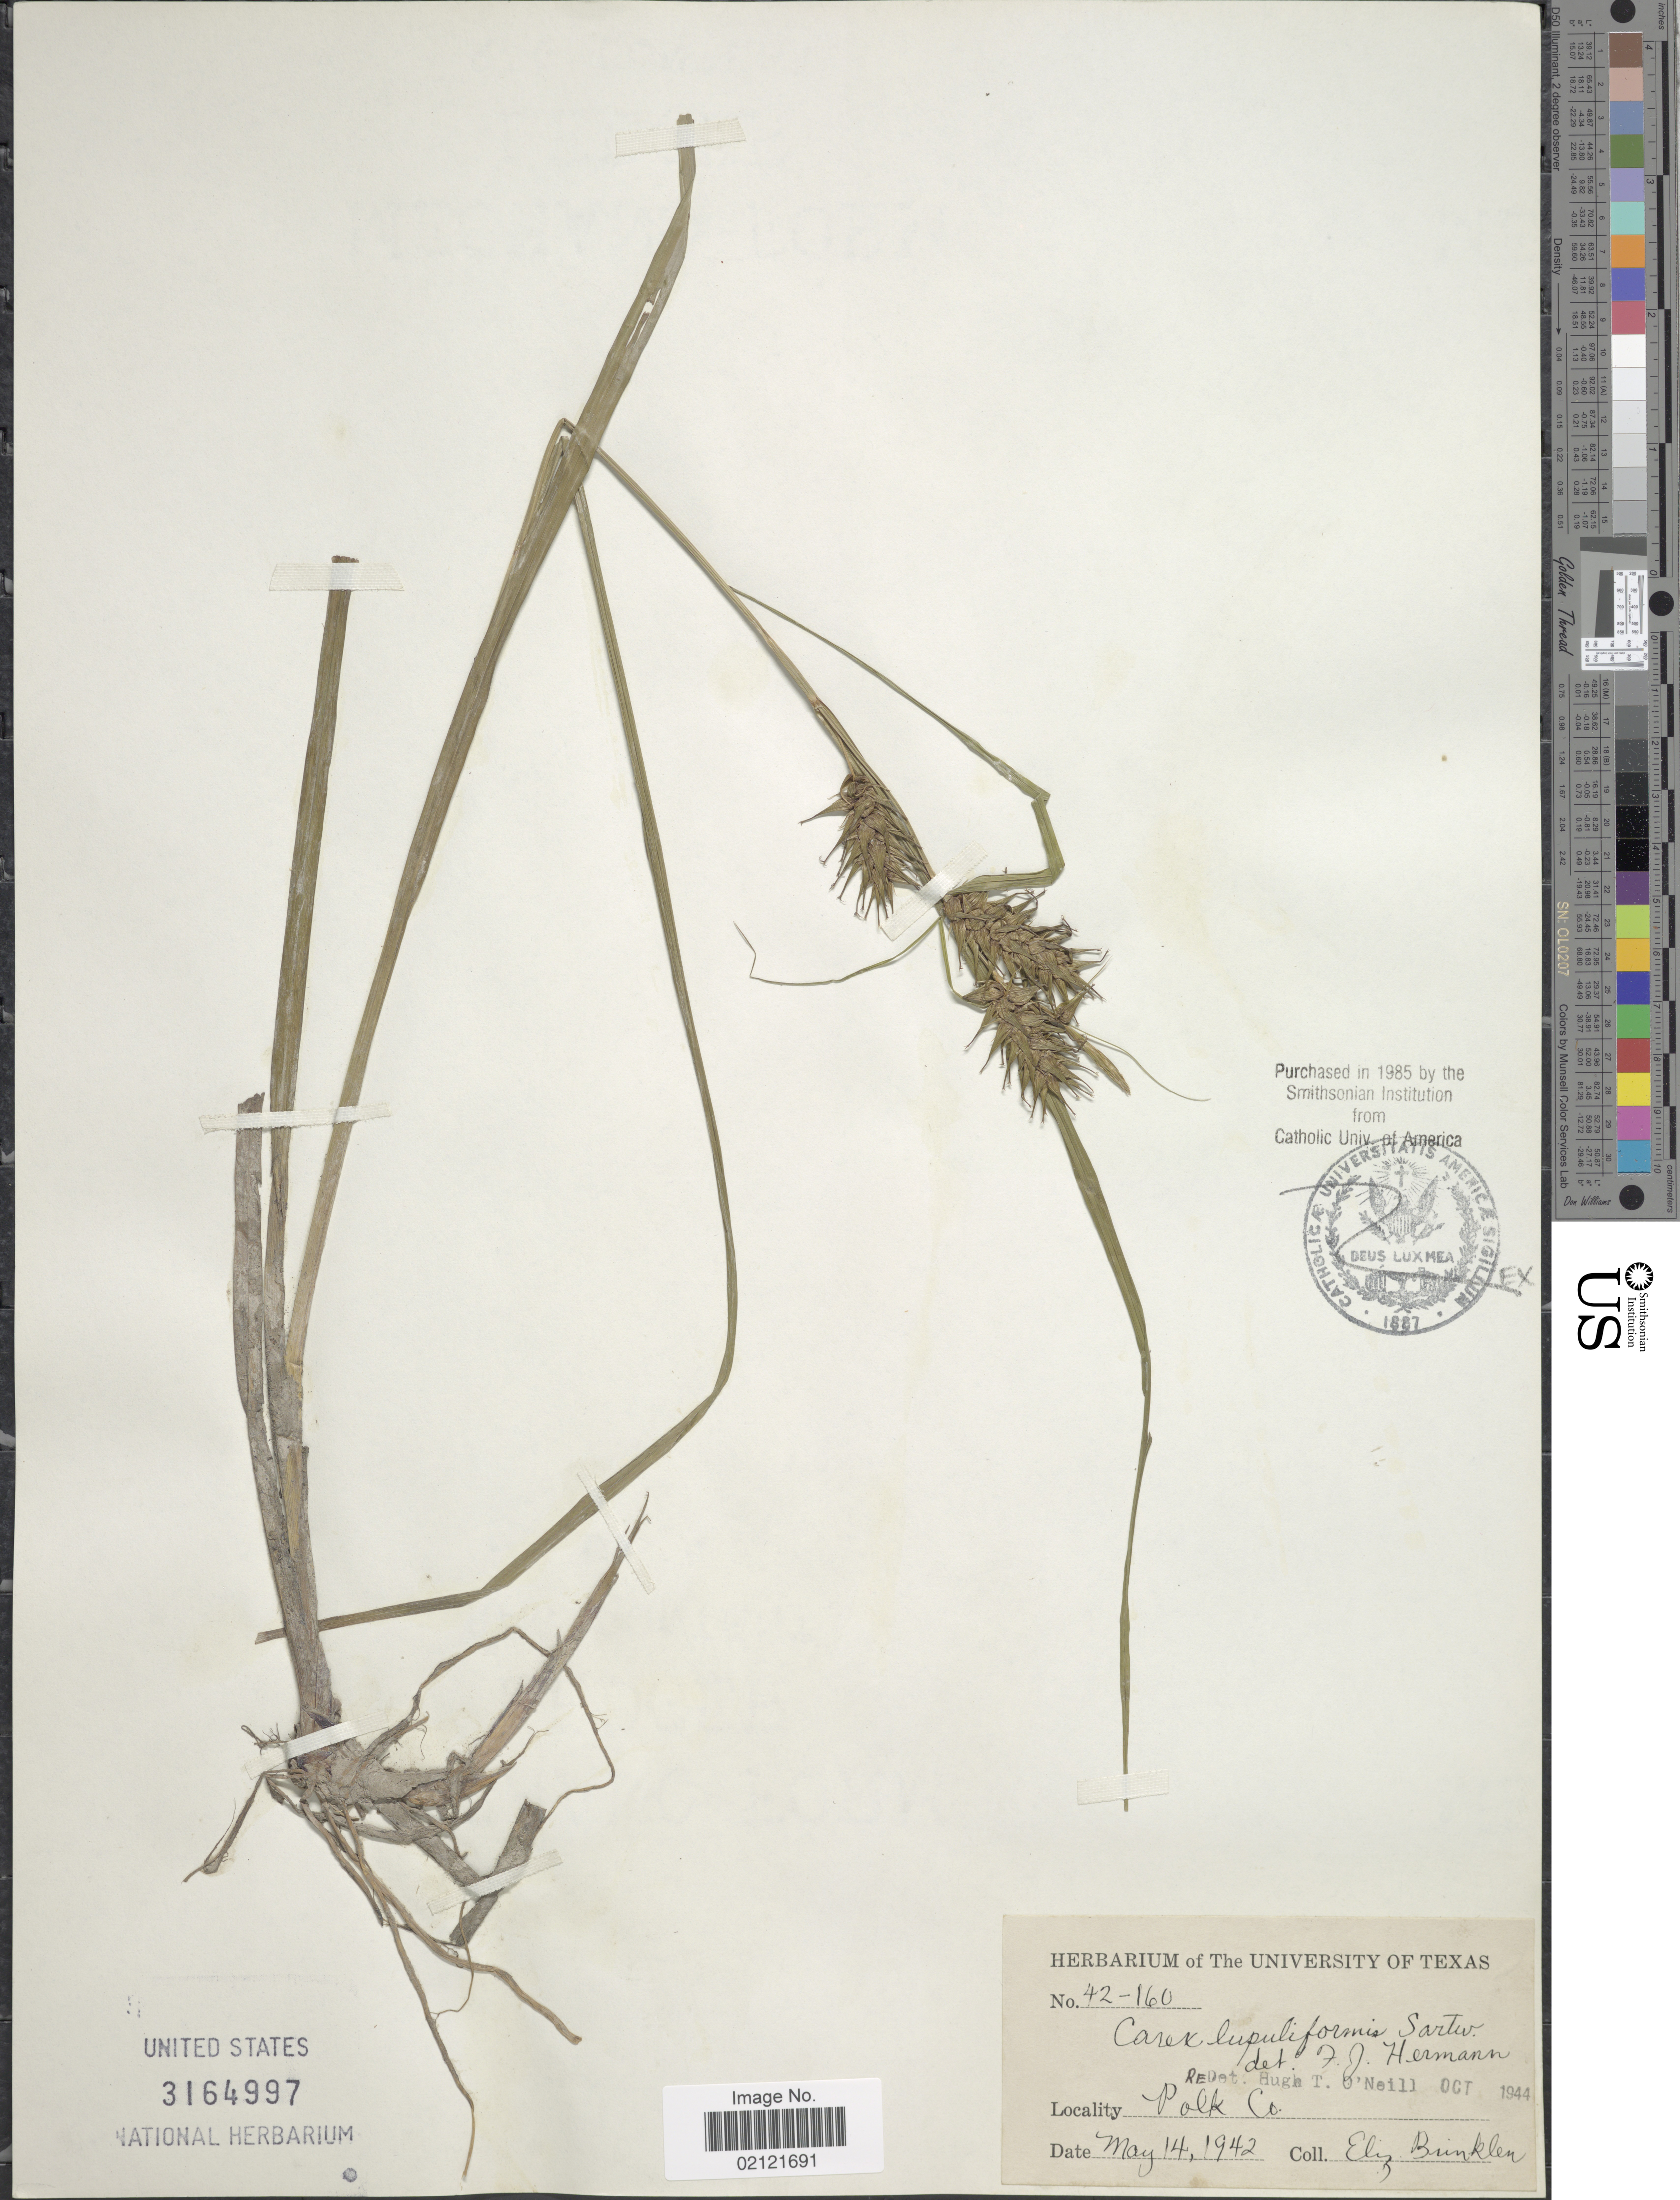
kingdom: Plantae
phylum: Tracheophyta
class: Liliopsida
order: Poales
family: Cyperaceae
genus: Carex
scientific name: Carex lupuliformis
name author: Sartwell ex Dewey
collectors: E. Brinkley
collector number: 42-160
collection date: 1942-05-14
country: United States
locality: Polk Co.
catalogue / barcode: US 3164997